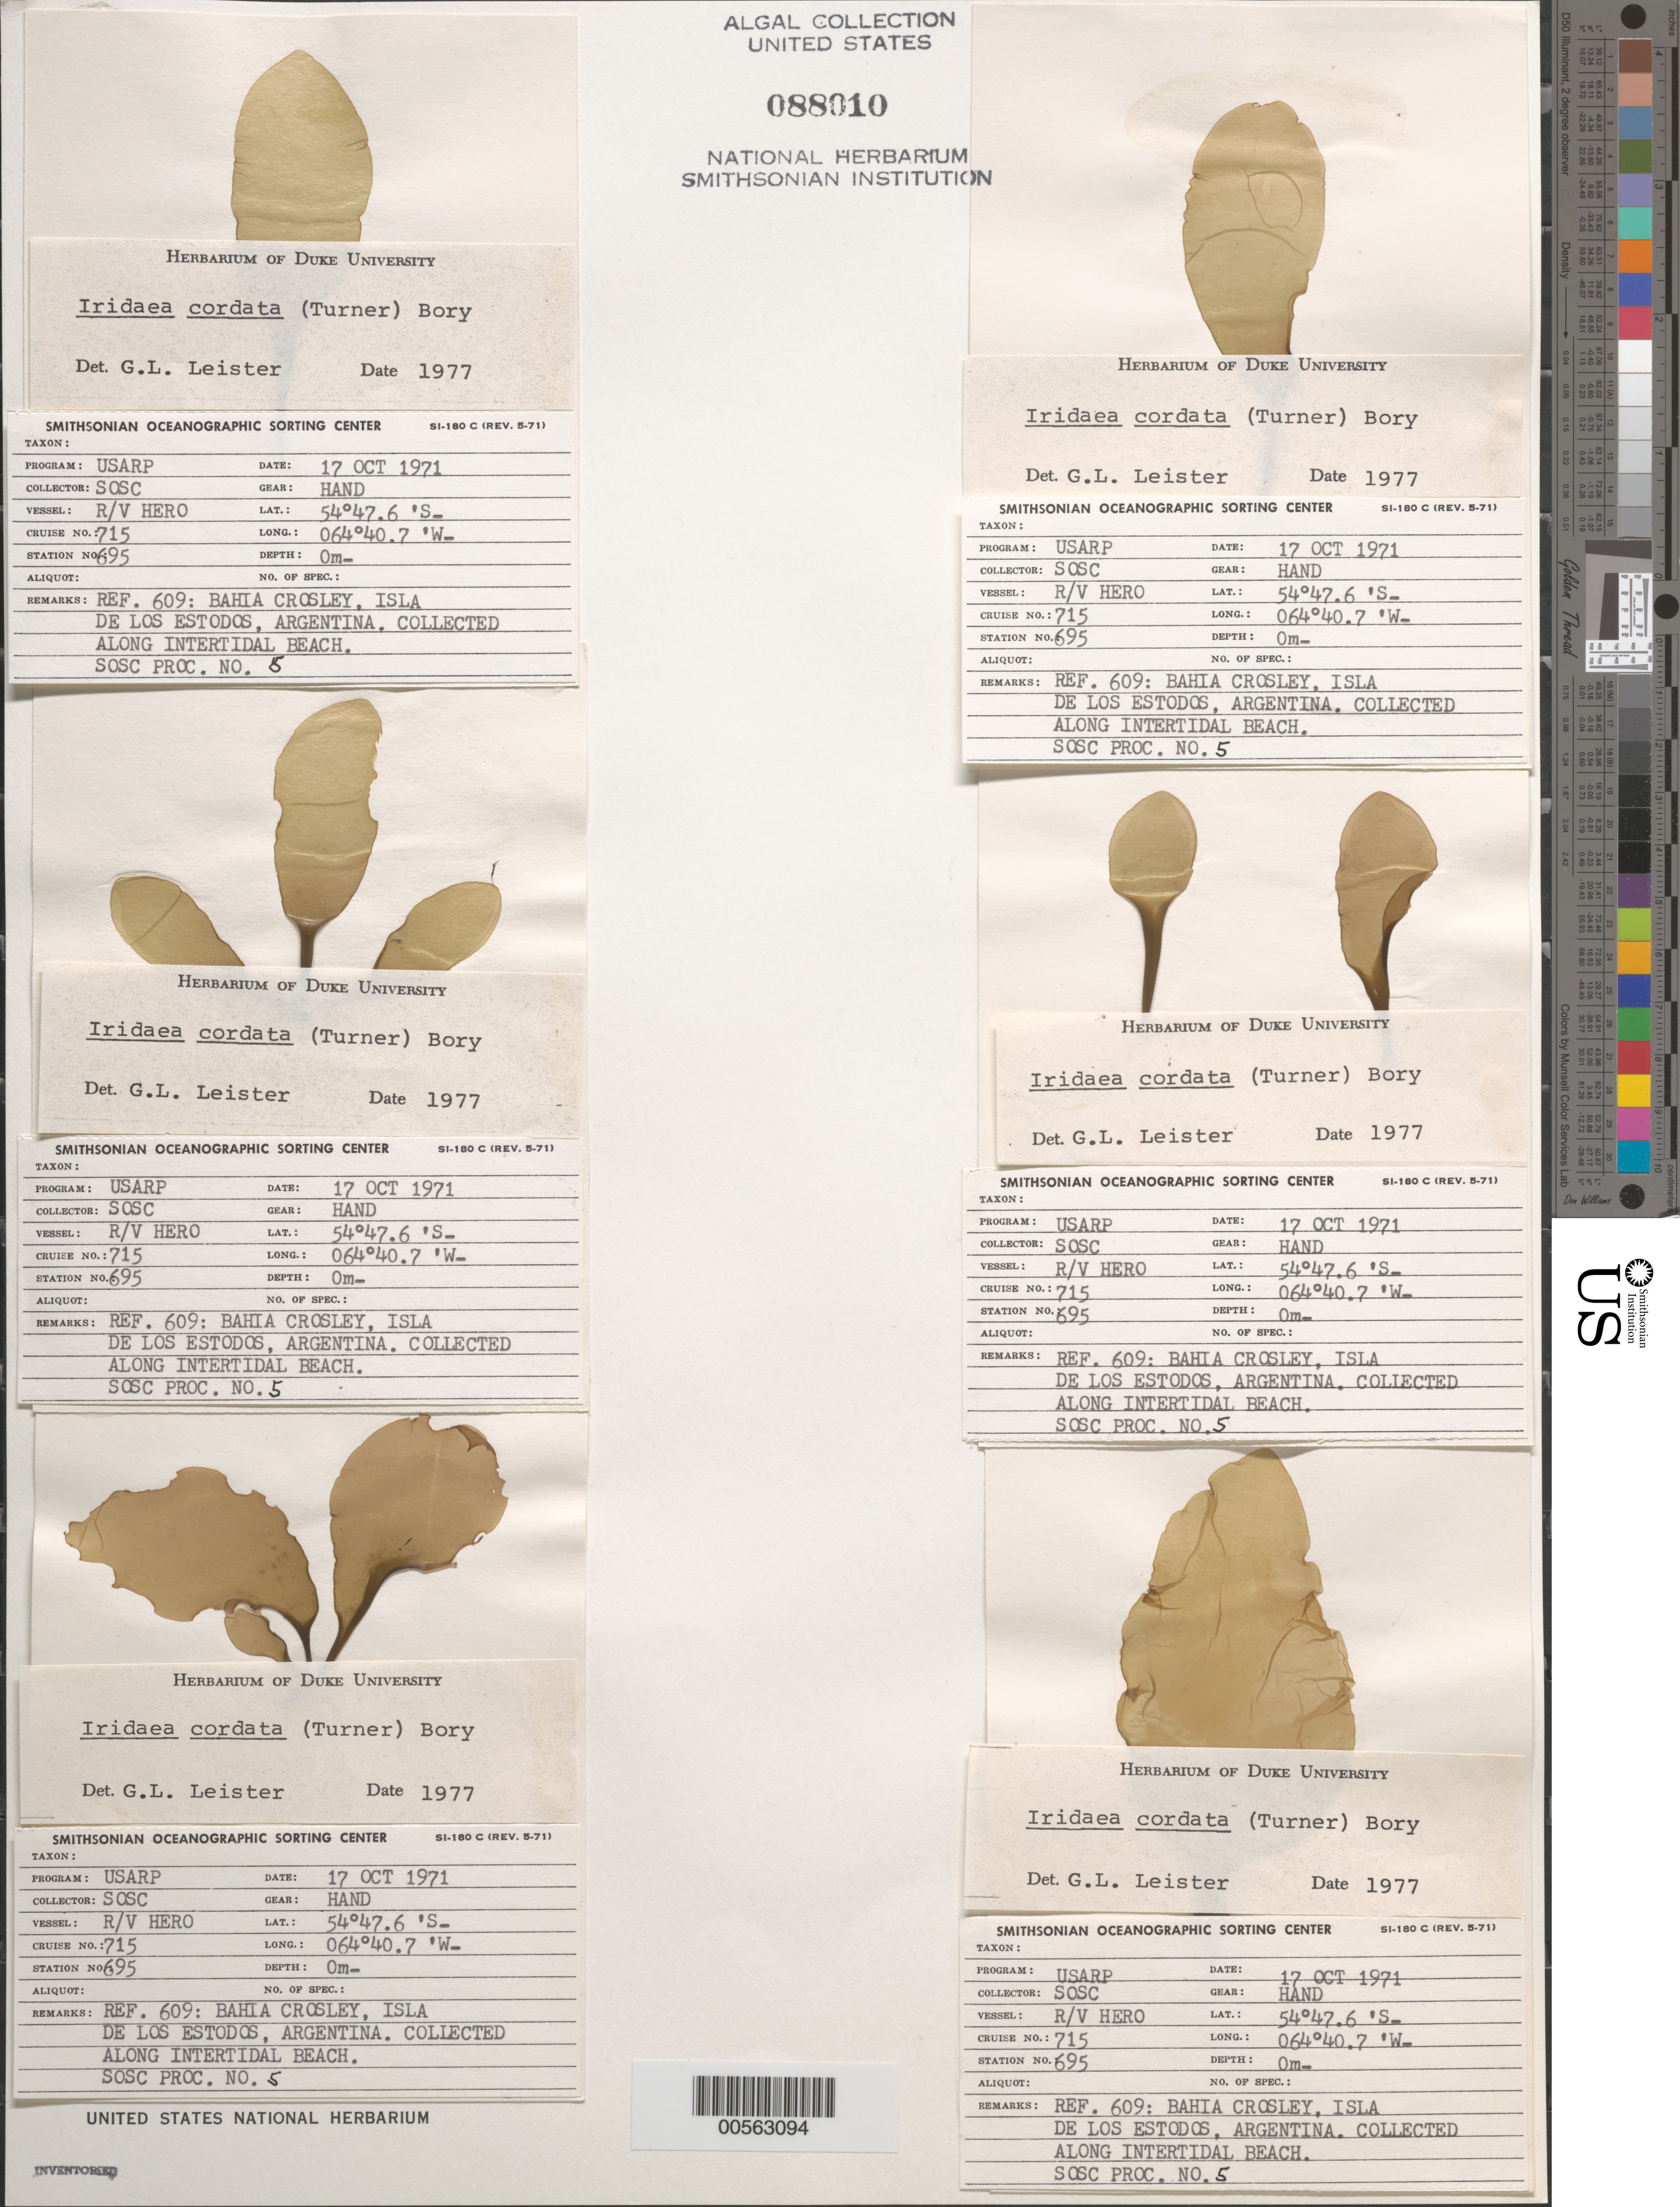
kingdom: Plantae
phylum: Rhodophyta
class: Florideophyceae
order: Gigartinales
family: Gigartinaceae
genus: Iridaea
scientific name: Iridaea cordata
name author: (Turner) Bory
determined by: Leister, G. L.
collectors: SOSC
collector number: Station 695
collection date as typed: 17 Oct 1971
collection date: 1971-10-17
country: Argentina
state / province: Tierra del Fuego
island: Isla de los Estados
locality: Bahia Crossley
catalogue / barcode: US 88010